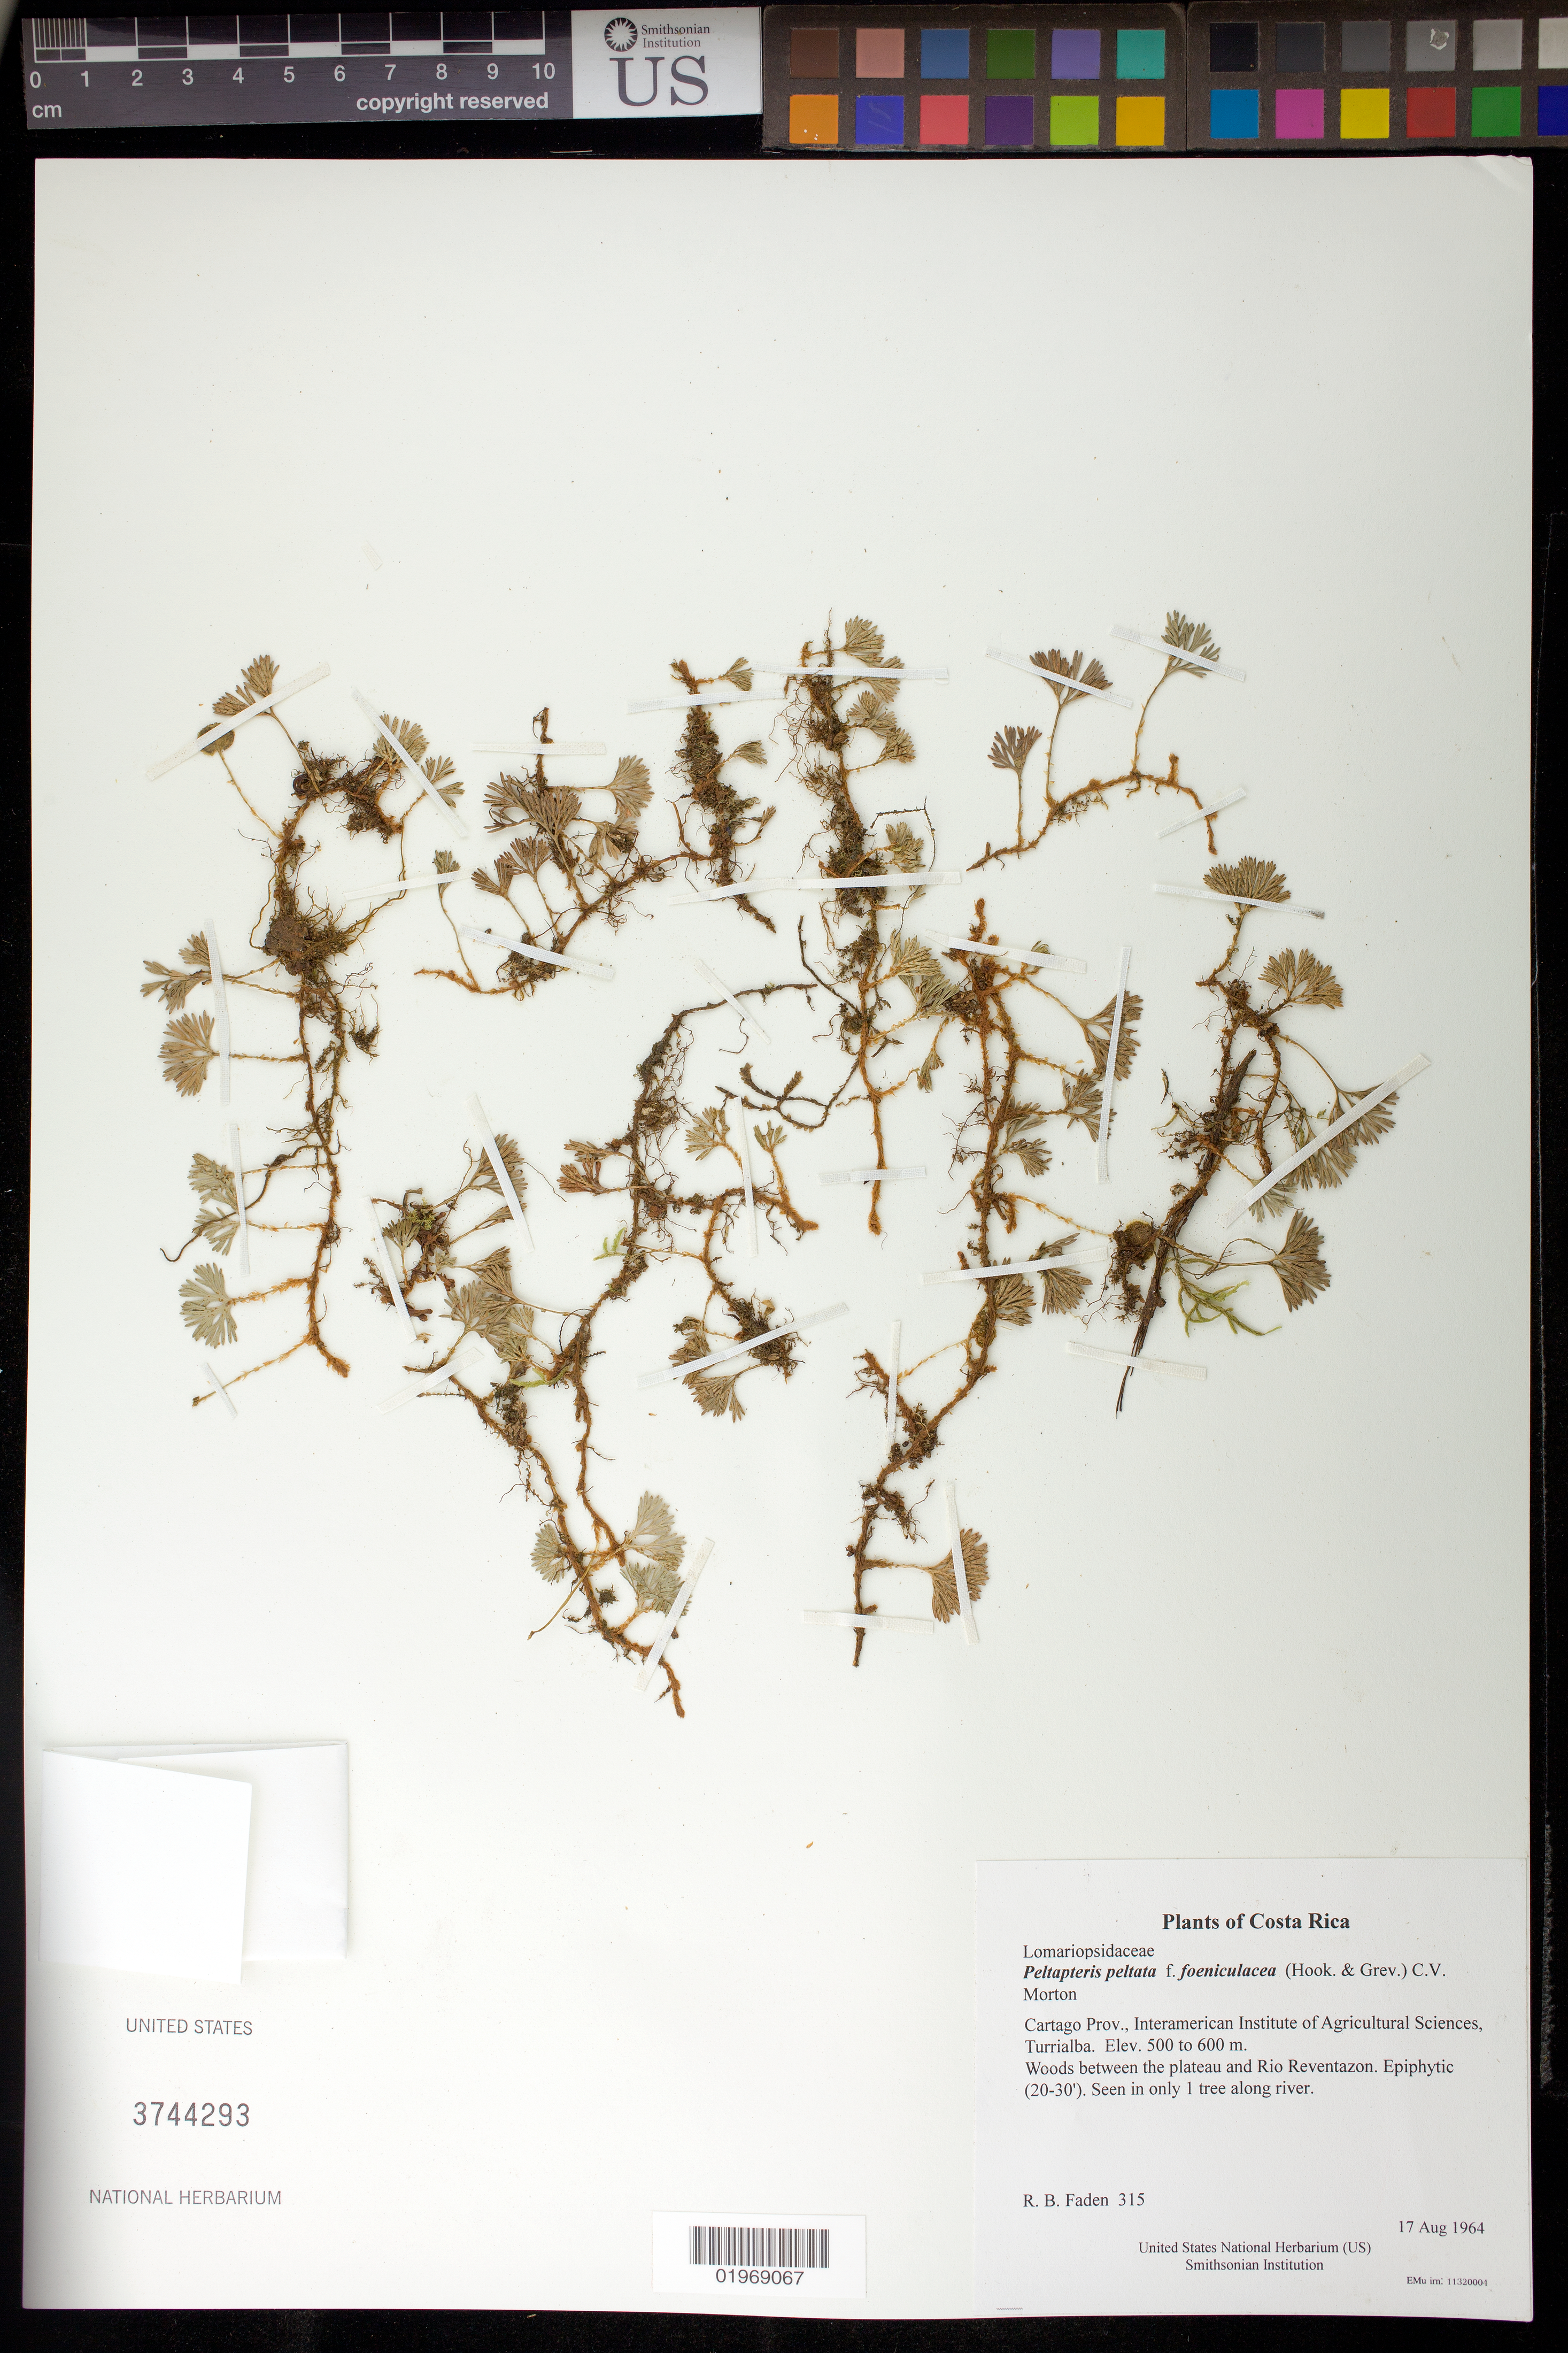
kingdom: Plantae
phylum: Tracheophyta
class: Polypodiopsida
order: Polypodiales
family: Dryopteridaceae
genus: Peltapteris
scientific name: Peltapteris peltata f. foeniculacea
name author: (Hook. & Grev.) C.V. Morton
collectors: R. B. Faden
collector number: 315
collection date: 1964-08-17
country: Costa Rica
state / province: Cartago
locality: Interamerican Institute of Agricultural Sciences, Turrialba. Woods between plateau and Rio Reventazon.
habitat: Along river.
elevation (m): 500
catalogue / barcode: US 3744293